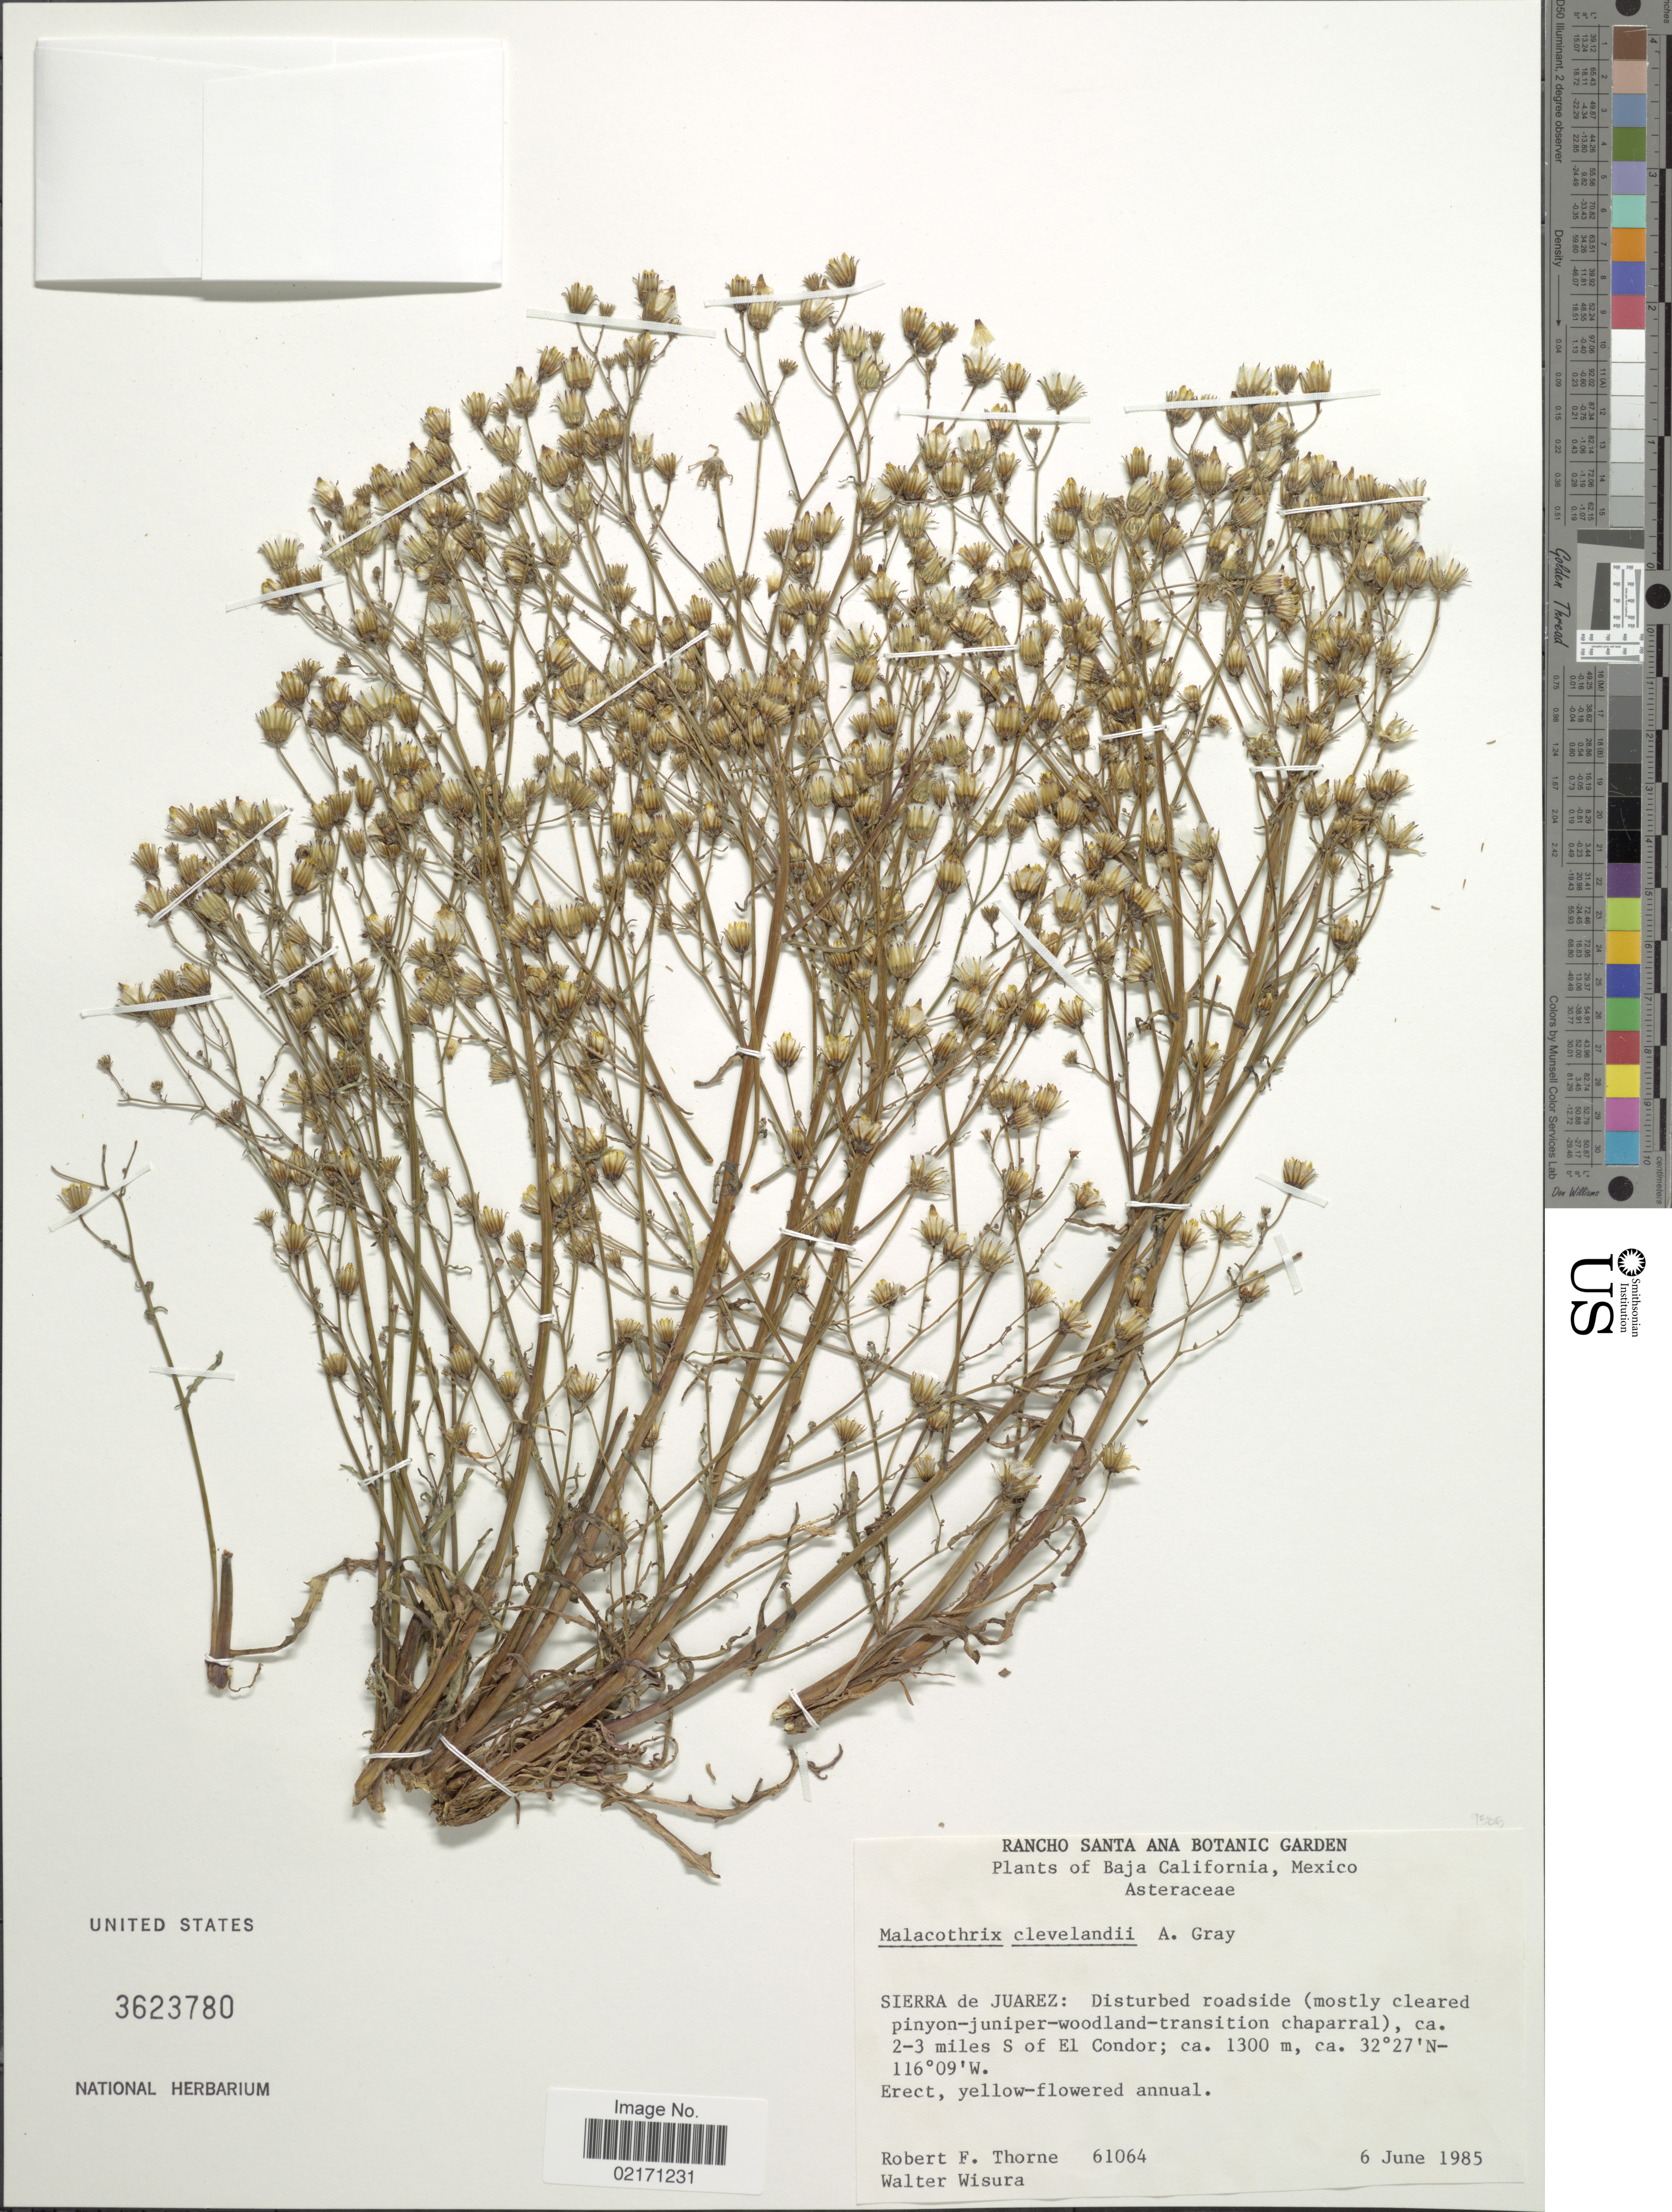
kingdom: Plantae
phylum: Tracheophyta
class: Magnoliopsida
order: Asterales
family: Asteraceae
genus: Malacothrix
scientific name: Malacothrix clevelandii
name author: A. Gray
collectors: R. F. Thorne & W. Wisura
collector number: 61064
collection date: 1985-06-06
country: Mexico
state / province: Baja California Norte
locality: Sierra de Juarez, ca. 2-3 miles S of El Condor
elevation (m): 1300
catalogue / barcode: US 3623780